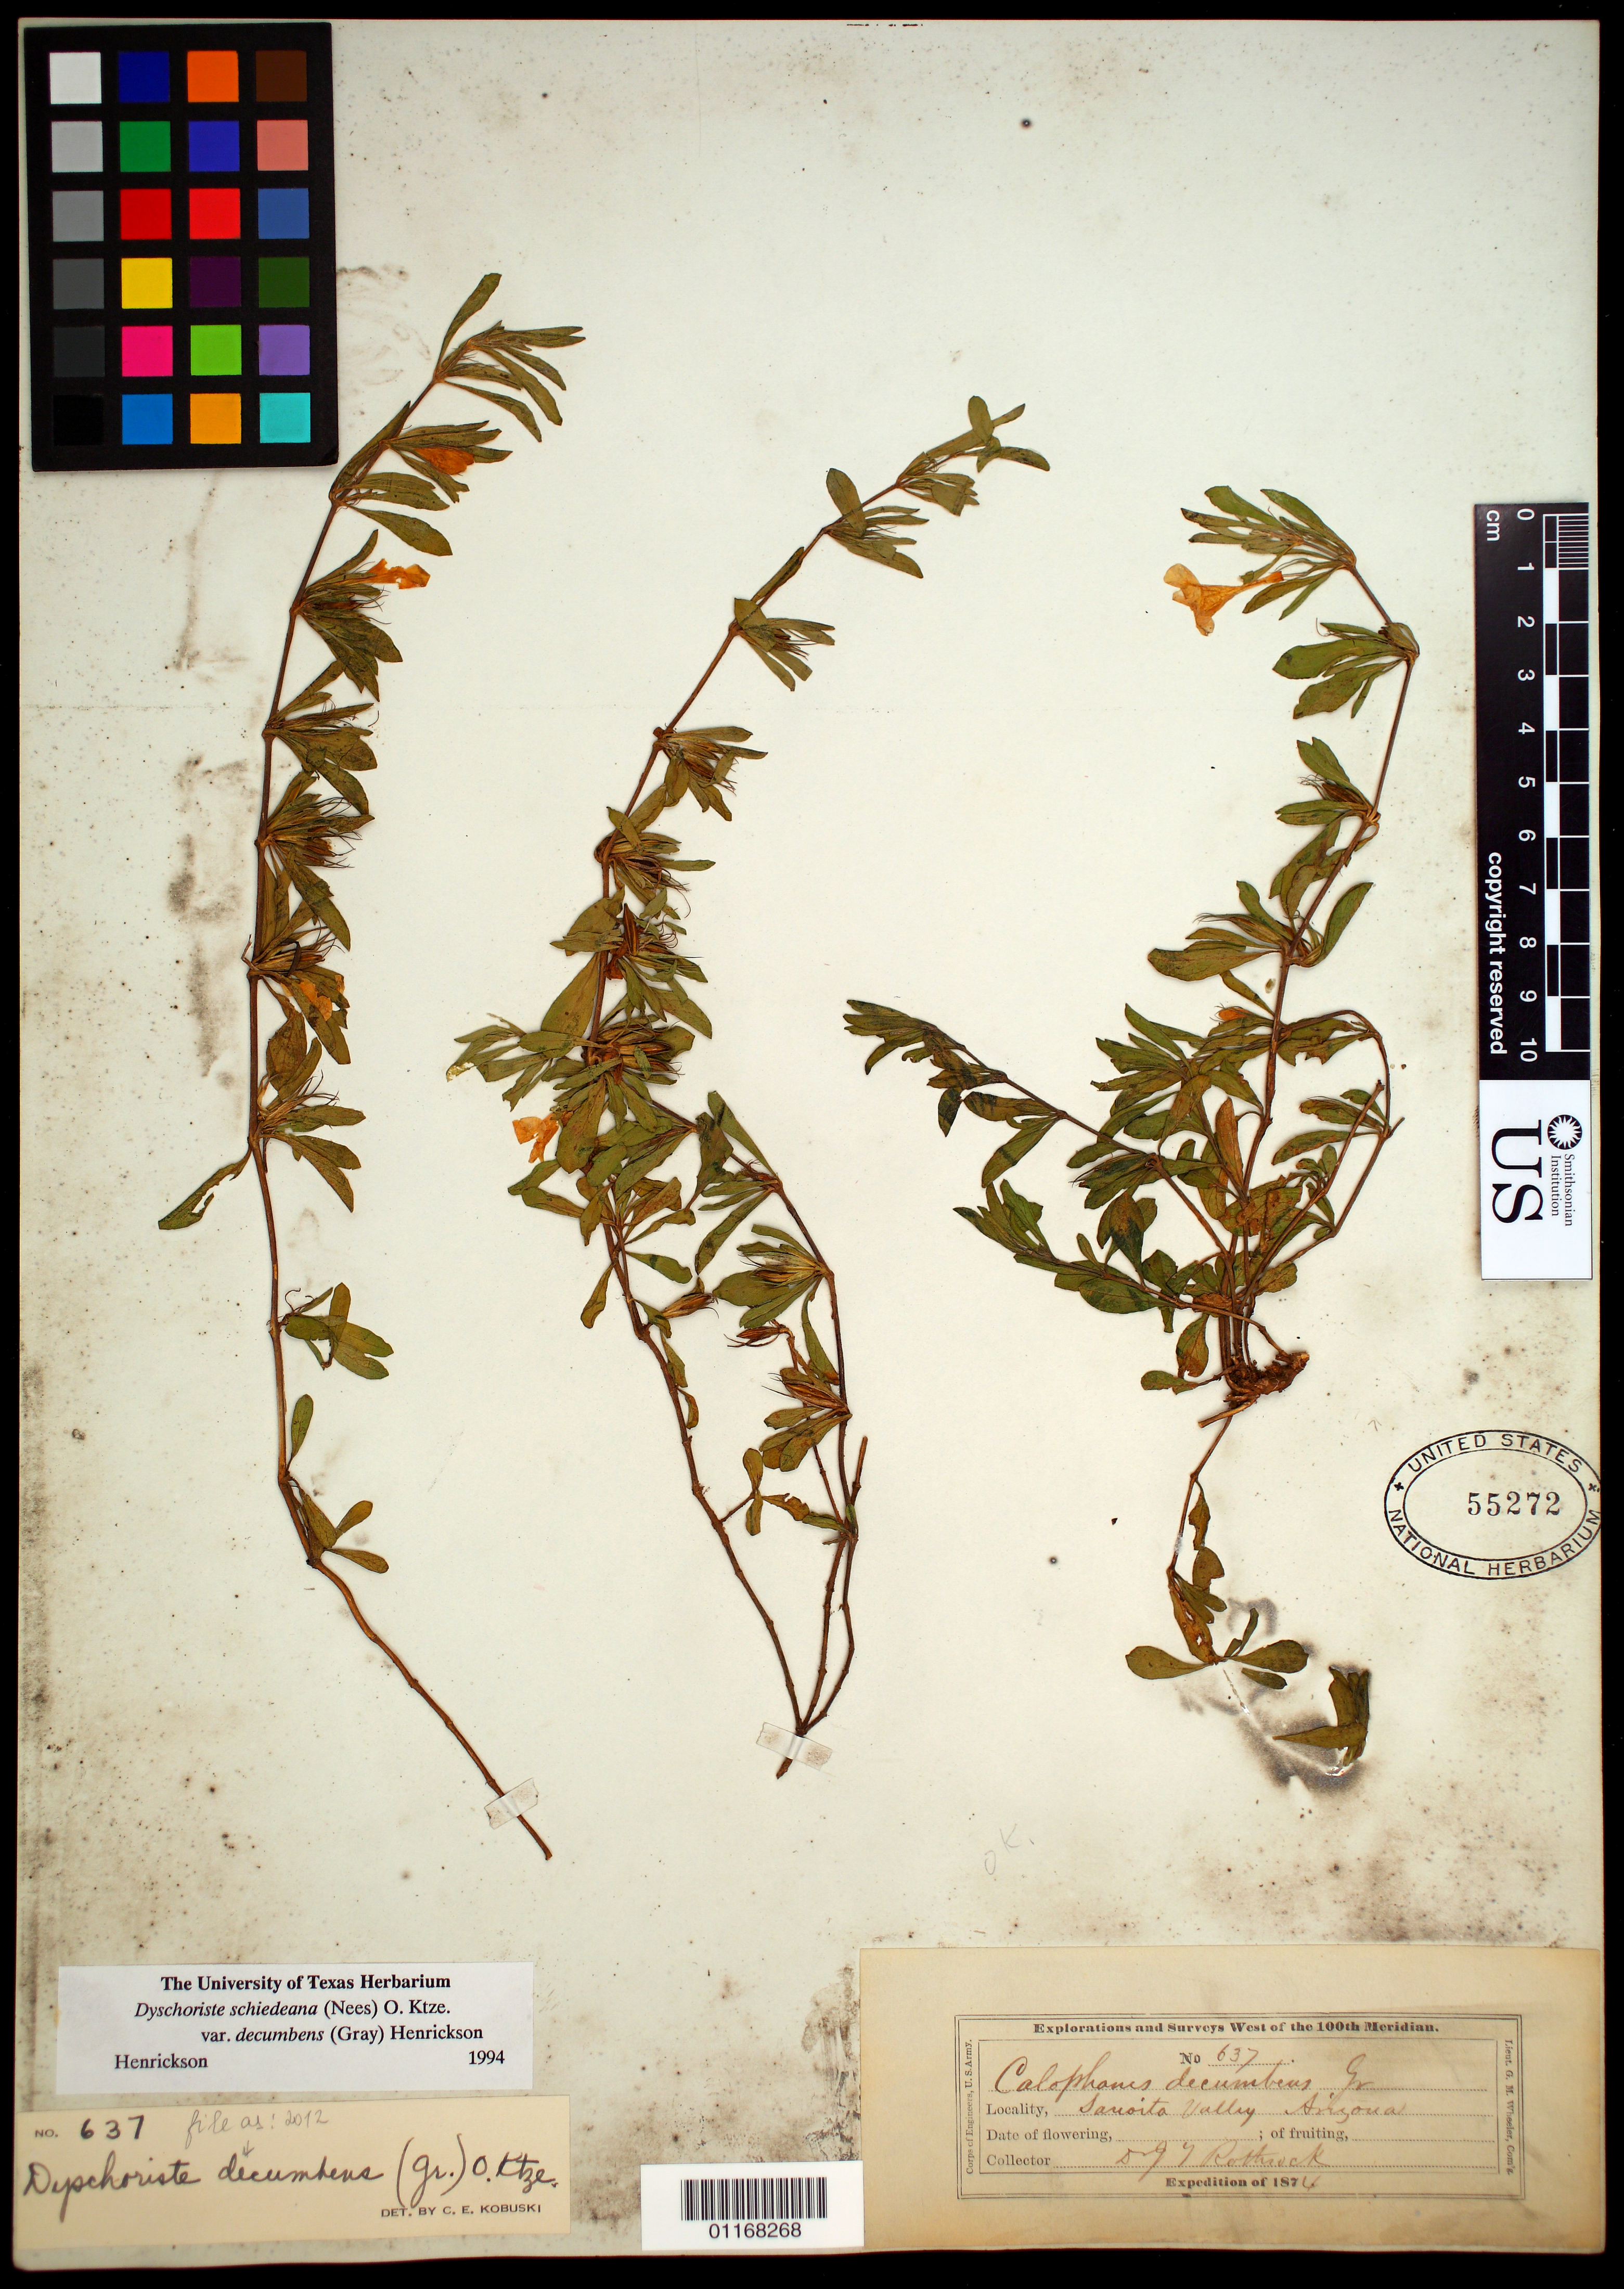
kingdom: Plantae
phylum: Tracheophyta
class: Magnoliopsida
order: Lamiales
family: Acanthaceae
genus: Dyschoriste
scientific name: Dyschoriste decumbens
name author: (A. Gray) Kuntze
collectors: J. T. Rothrock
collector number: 637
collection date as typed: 1874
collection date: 1874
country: United States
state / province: Arizona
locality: Sonoita Valley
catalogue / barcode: US 55272